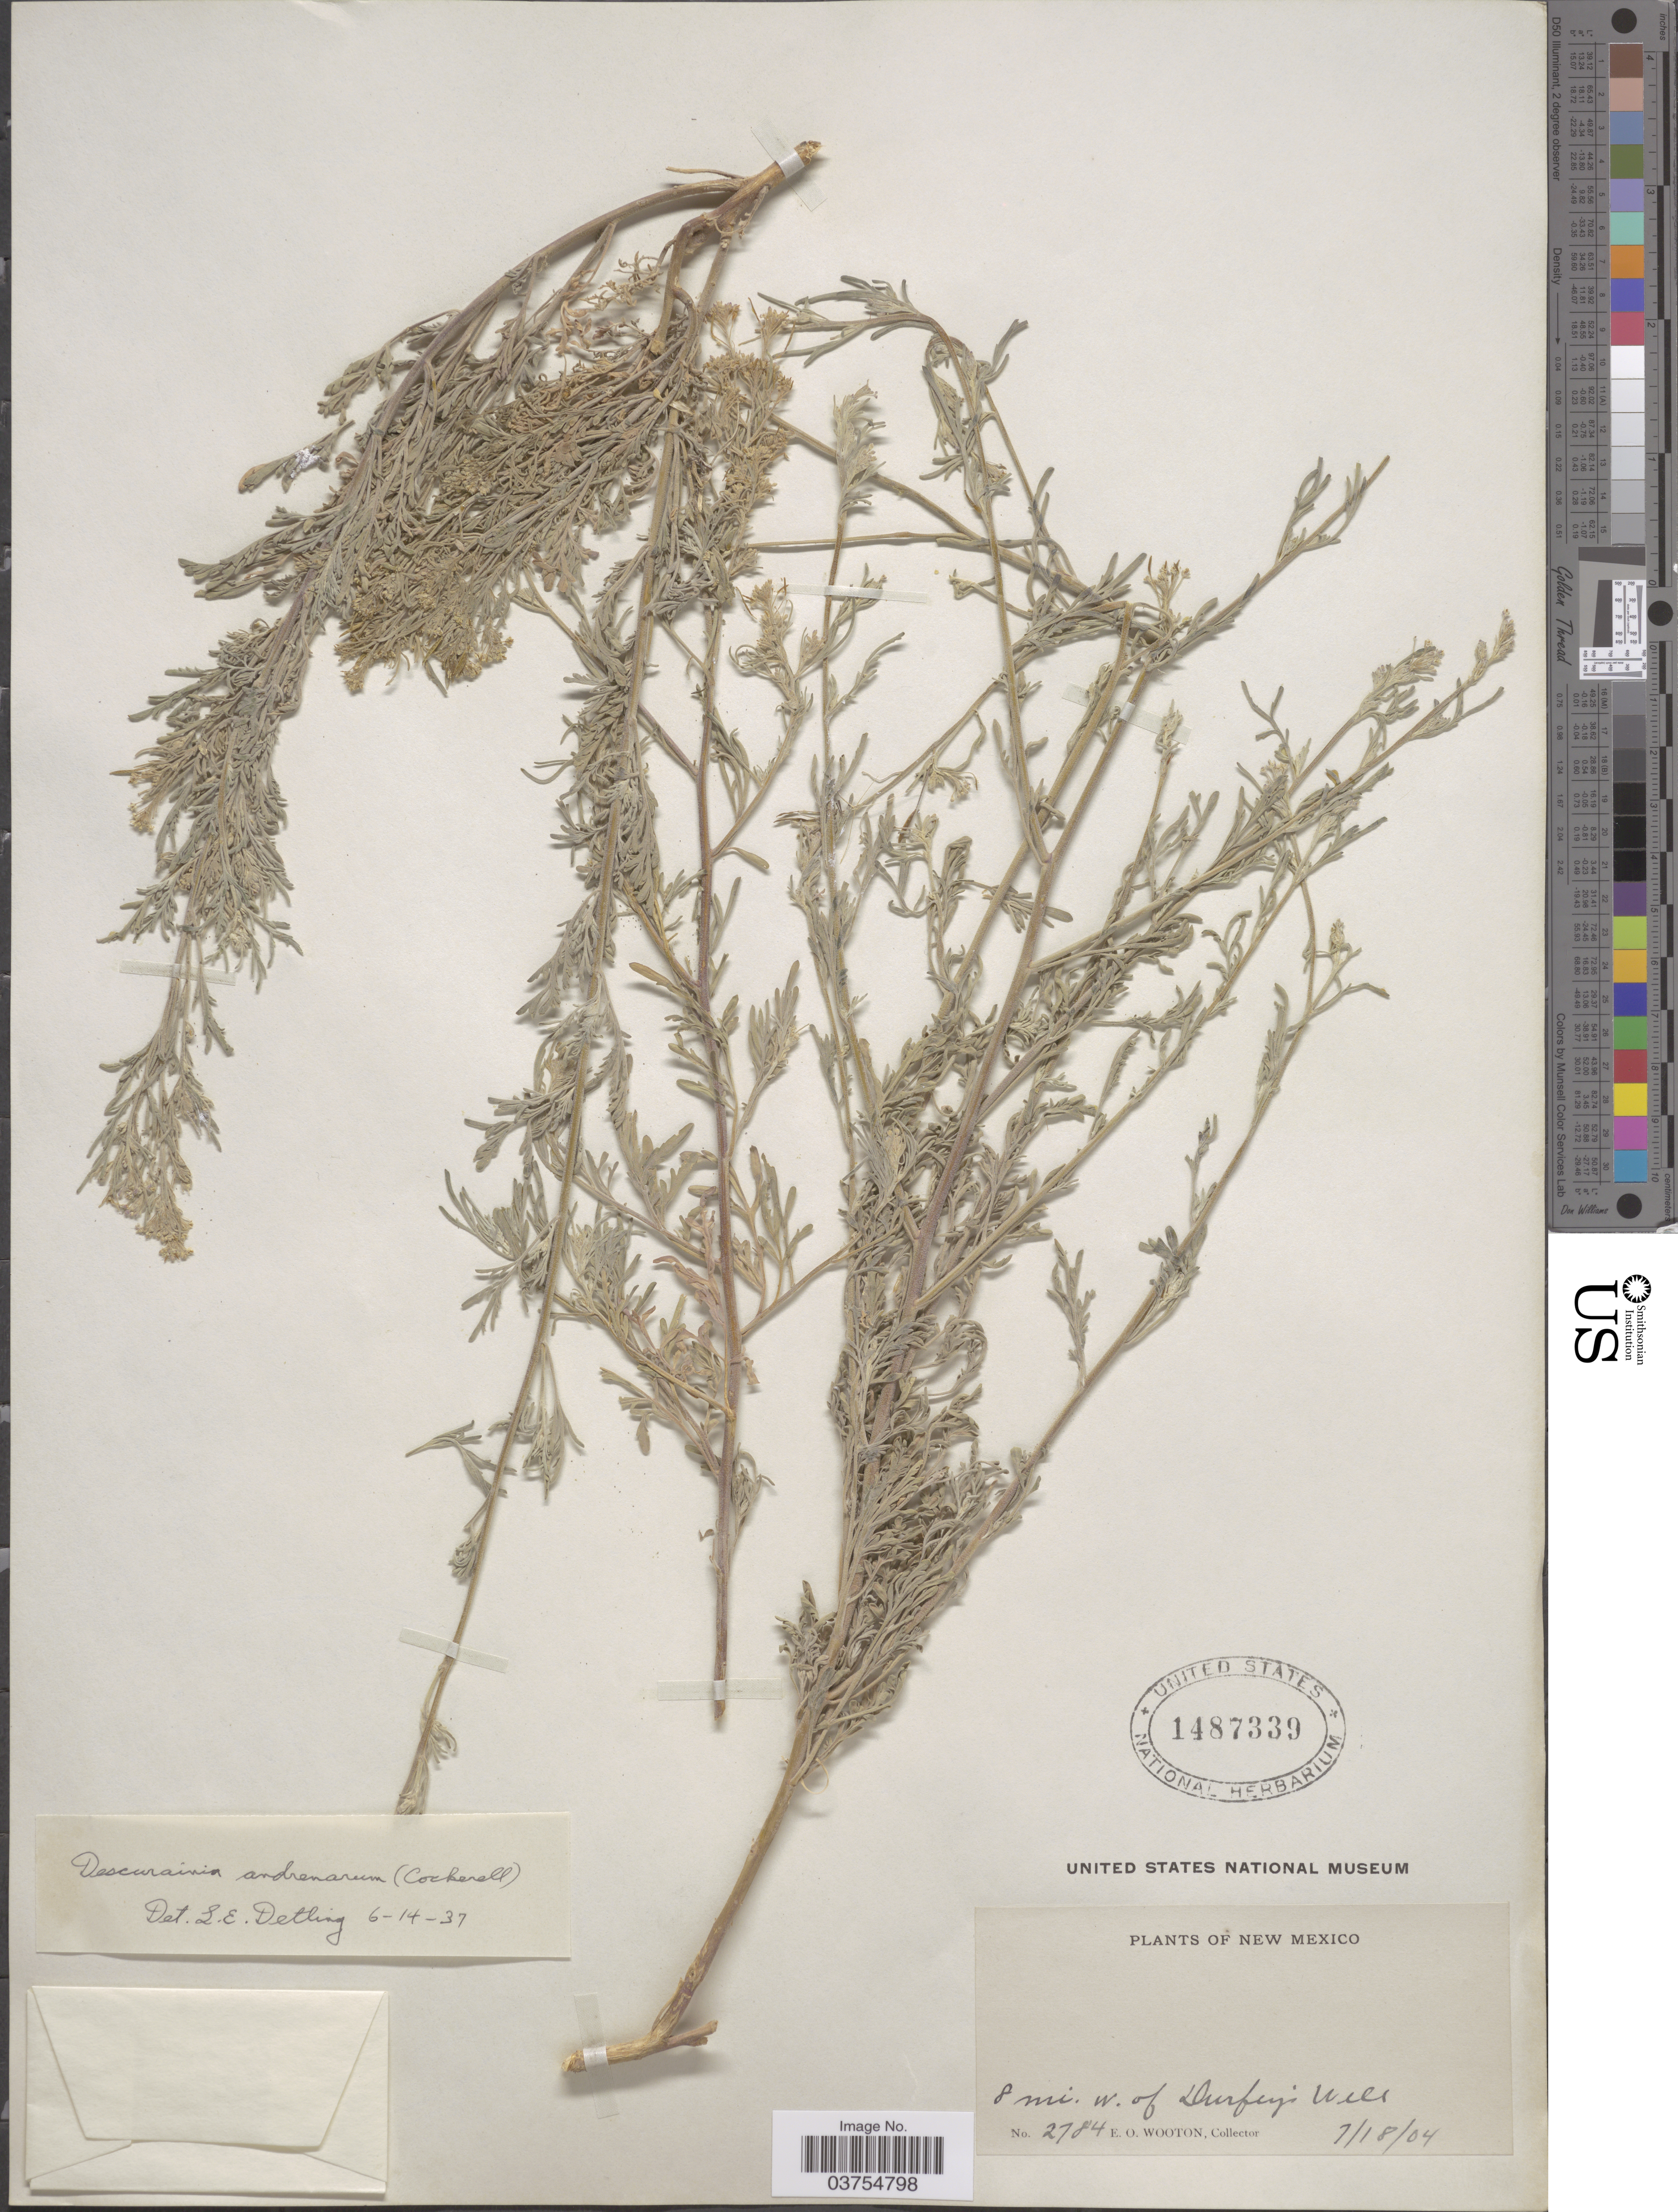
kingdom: Plantae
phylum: Tracheophyta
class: Magnoliopsida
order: Brassicales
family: Brassicaceae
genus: Descurainia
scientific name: Descurainia pinnata subsp. halictorum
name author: (Cockerell) Detling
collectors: E. O. Wooton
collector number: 2784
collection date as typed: Transcribed d/m/y: 18/7/4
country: United States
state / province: New Mexico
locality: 8 mi. w. of Durfey's Well.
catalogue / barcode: US 1487339